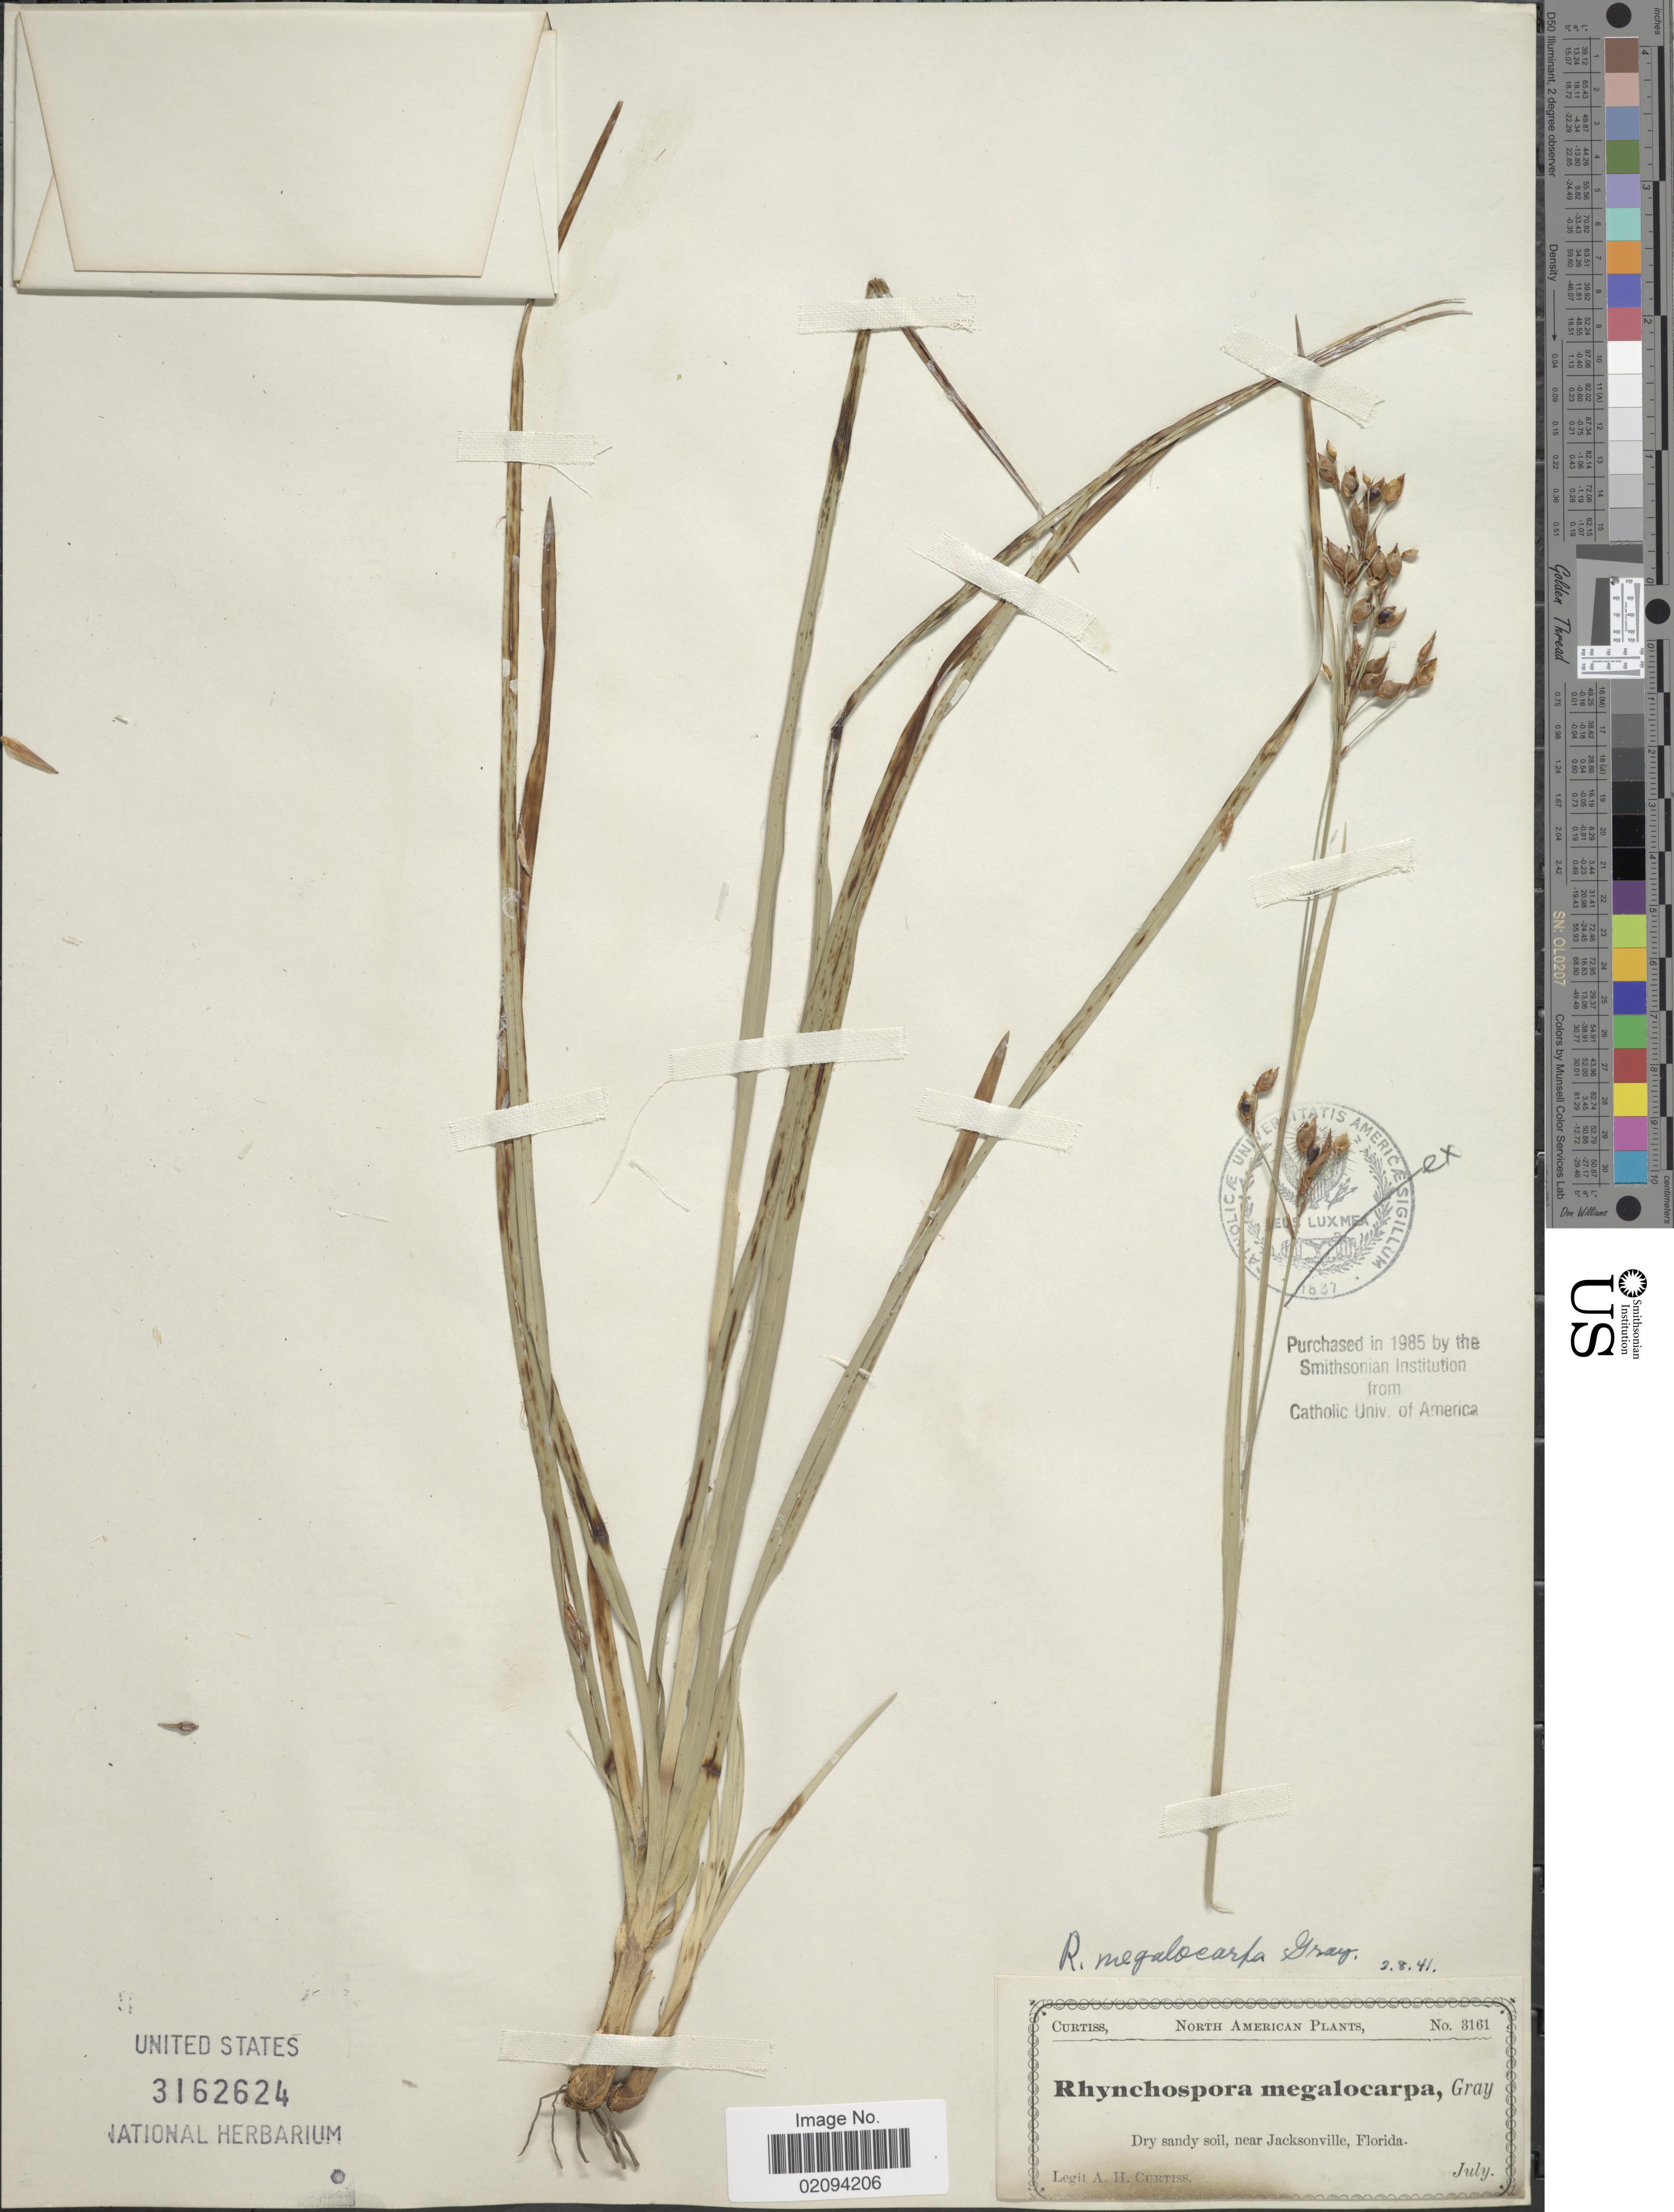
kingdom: Plantae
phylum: Tracheophyta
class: Liliopsida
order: Poales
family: Cyperaceae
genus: Rhynchospora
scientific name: Rhynchospora megalocarpa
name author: A. Gray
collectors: A. H. Curtiss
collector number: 3161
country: United States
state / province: Florida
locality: Dry sandy soil, near Jacksonville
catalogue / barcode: US 3162624